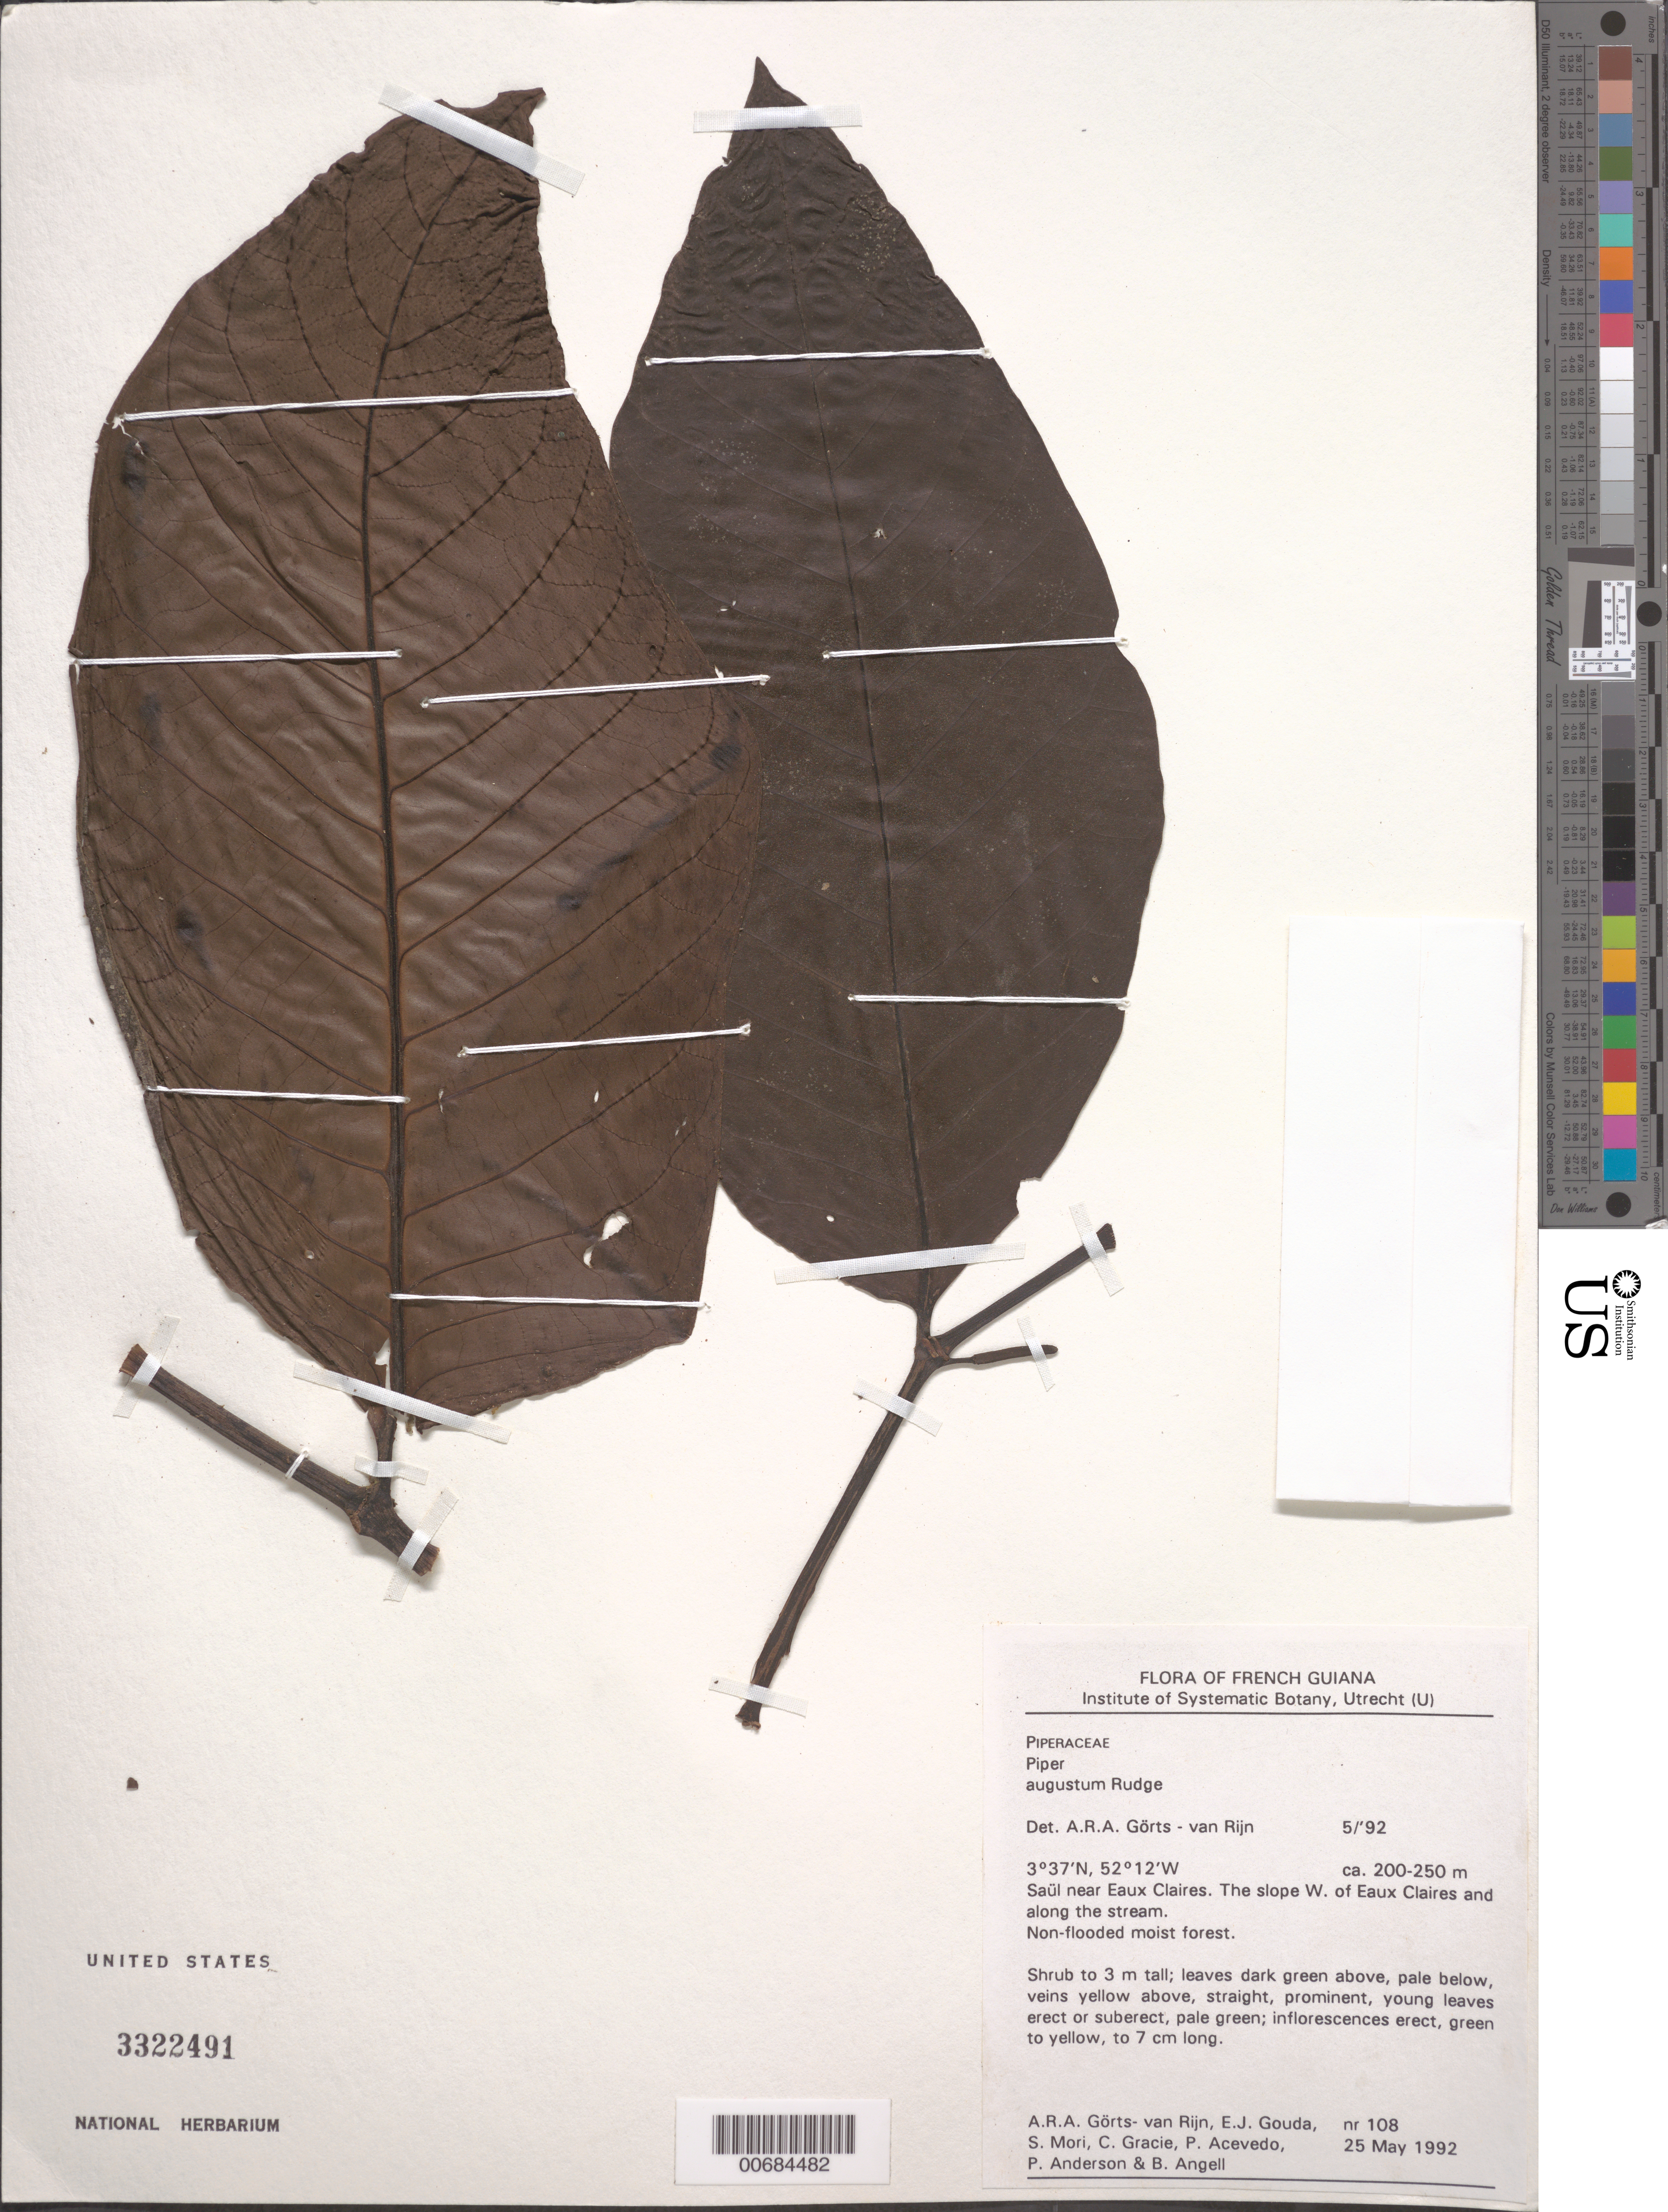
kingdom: Plantae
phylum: Tracheophyta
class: Magnoliopsida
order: Piperales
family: Piperaceae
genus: Piper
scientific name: Piper augustum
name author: Rudge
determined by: Görts-van Rijn, A. R. A.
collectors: A. .R. A. Görts-van Rijn, E. J. Gouda, S. Mori, C. A. Gracie, P. Acevedo-Rodr., -- Anderson & Bobbi Angell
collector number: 108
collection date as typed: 25-May-92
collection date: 1992-05-25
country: French Guiana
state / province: Saint-Laurent-du-Maroni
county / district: Saül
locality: Route de Bélizon, W of Eaux Claires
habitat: Nonflooded moist forest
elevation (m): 200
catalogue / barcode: US 3322491